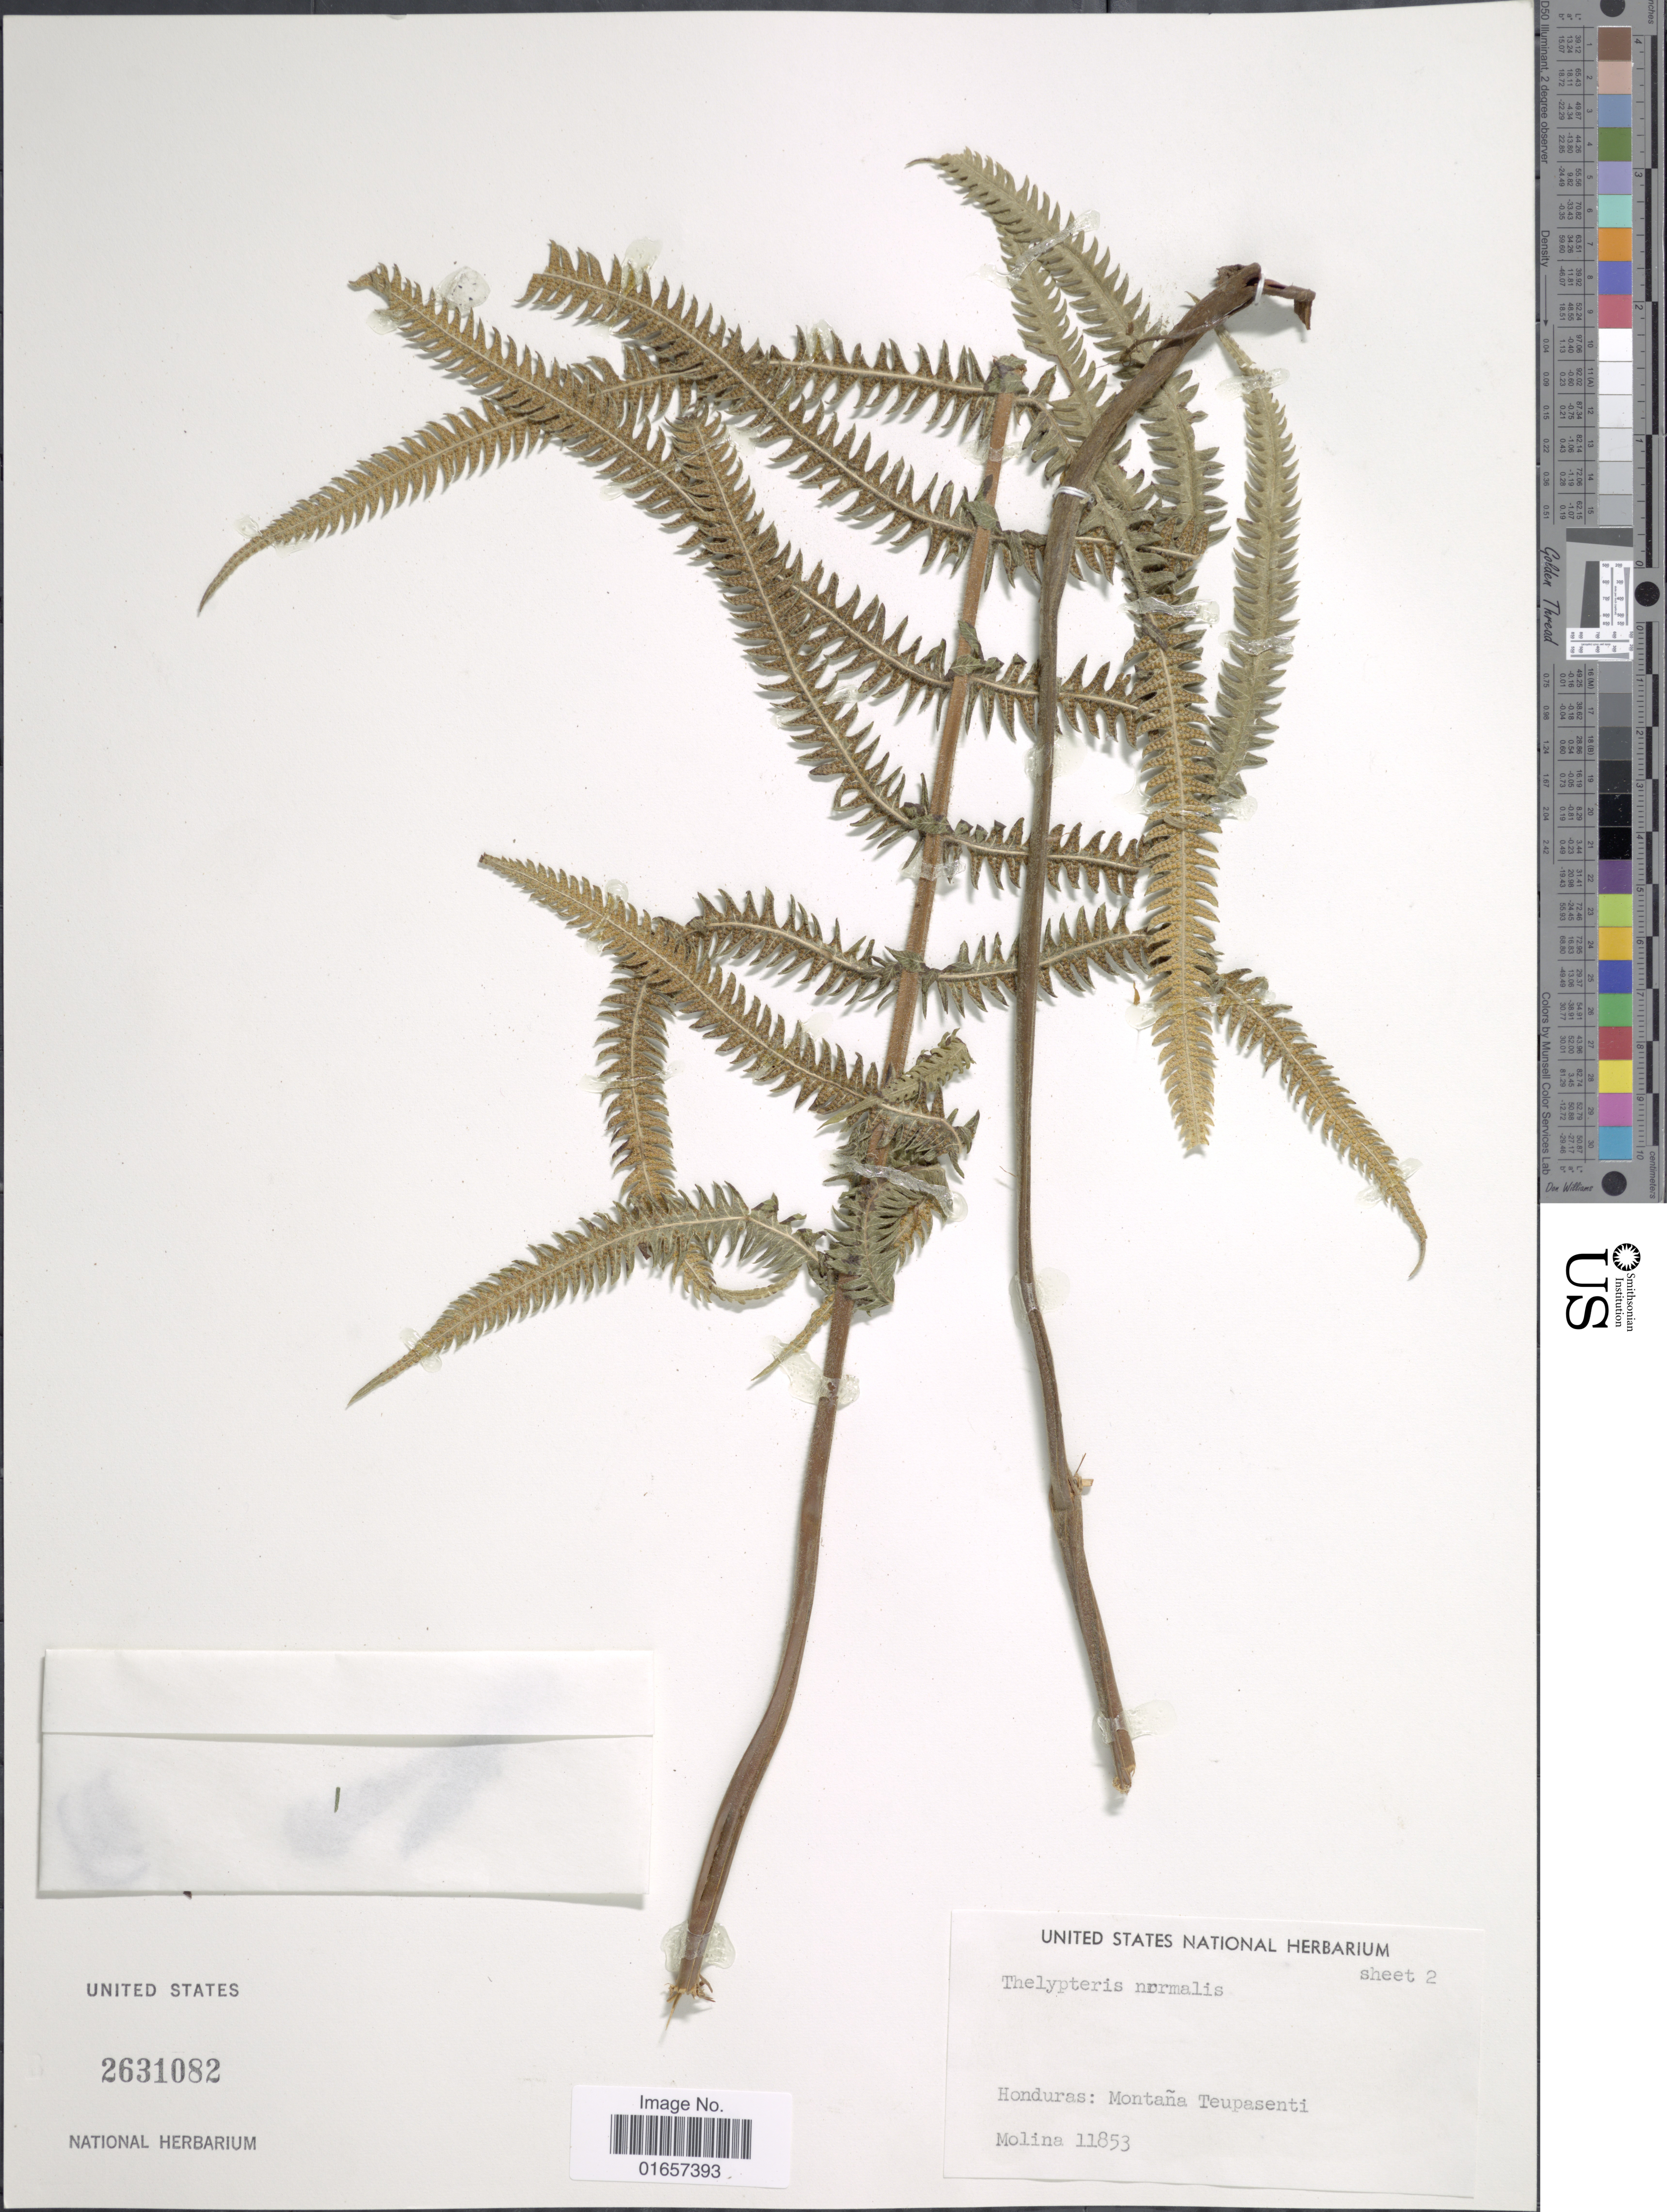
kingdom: Plantae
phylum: Tracheophyta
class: Polypodiopsida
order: Polypodiales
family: Thelypteridaceae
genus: Christella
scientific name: Christella kunthii comb. ined.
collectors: -- Molina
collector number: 11853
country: Honduras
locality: Honduras, Montaña Teupasenti.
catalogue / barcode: US 2631082